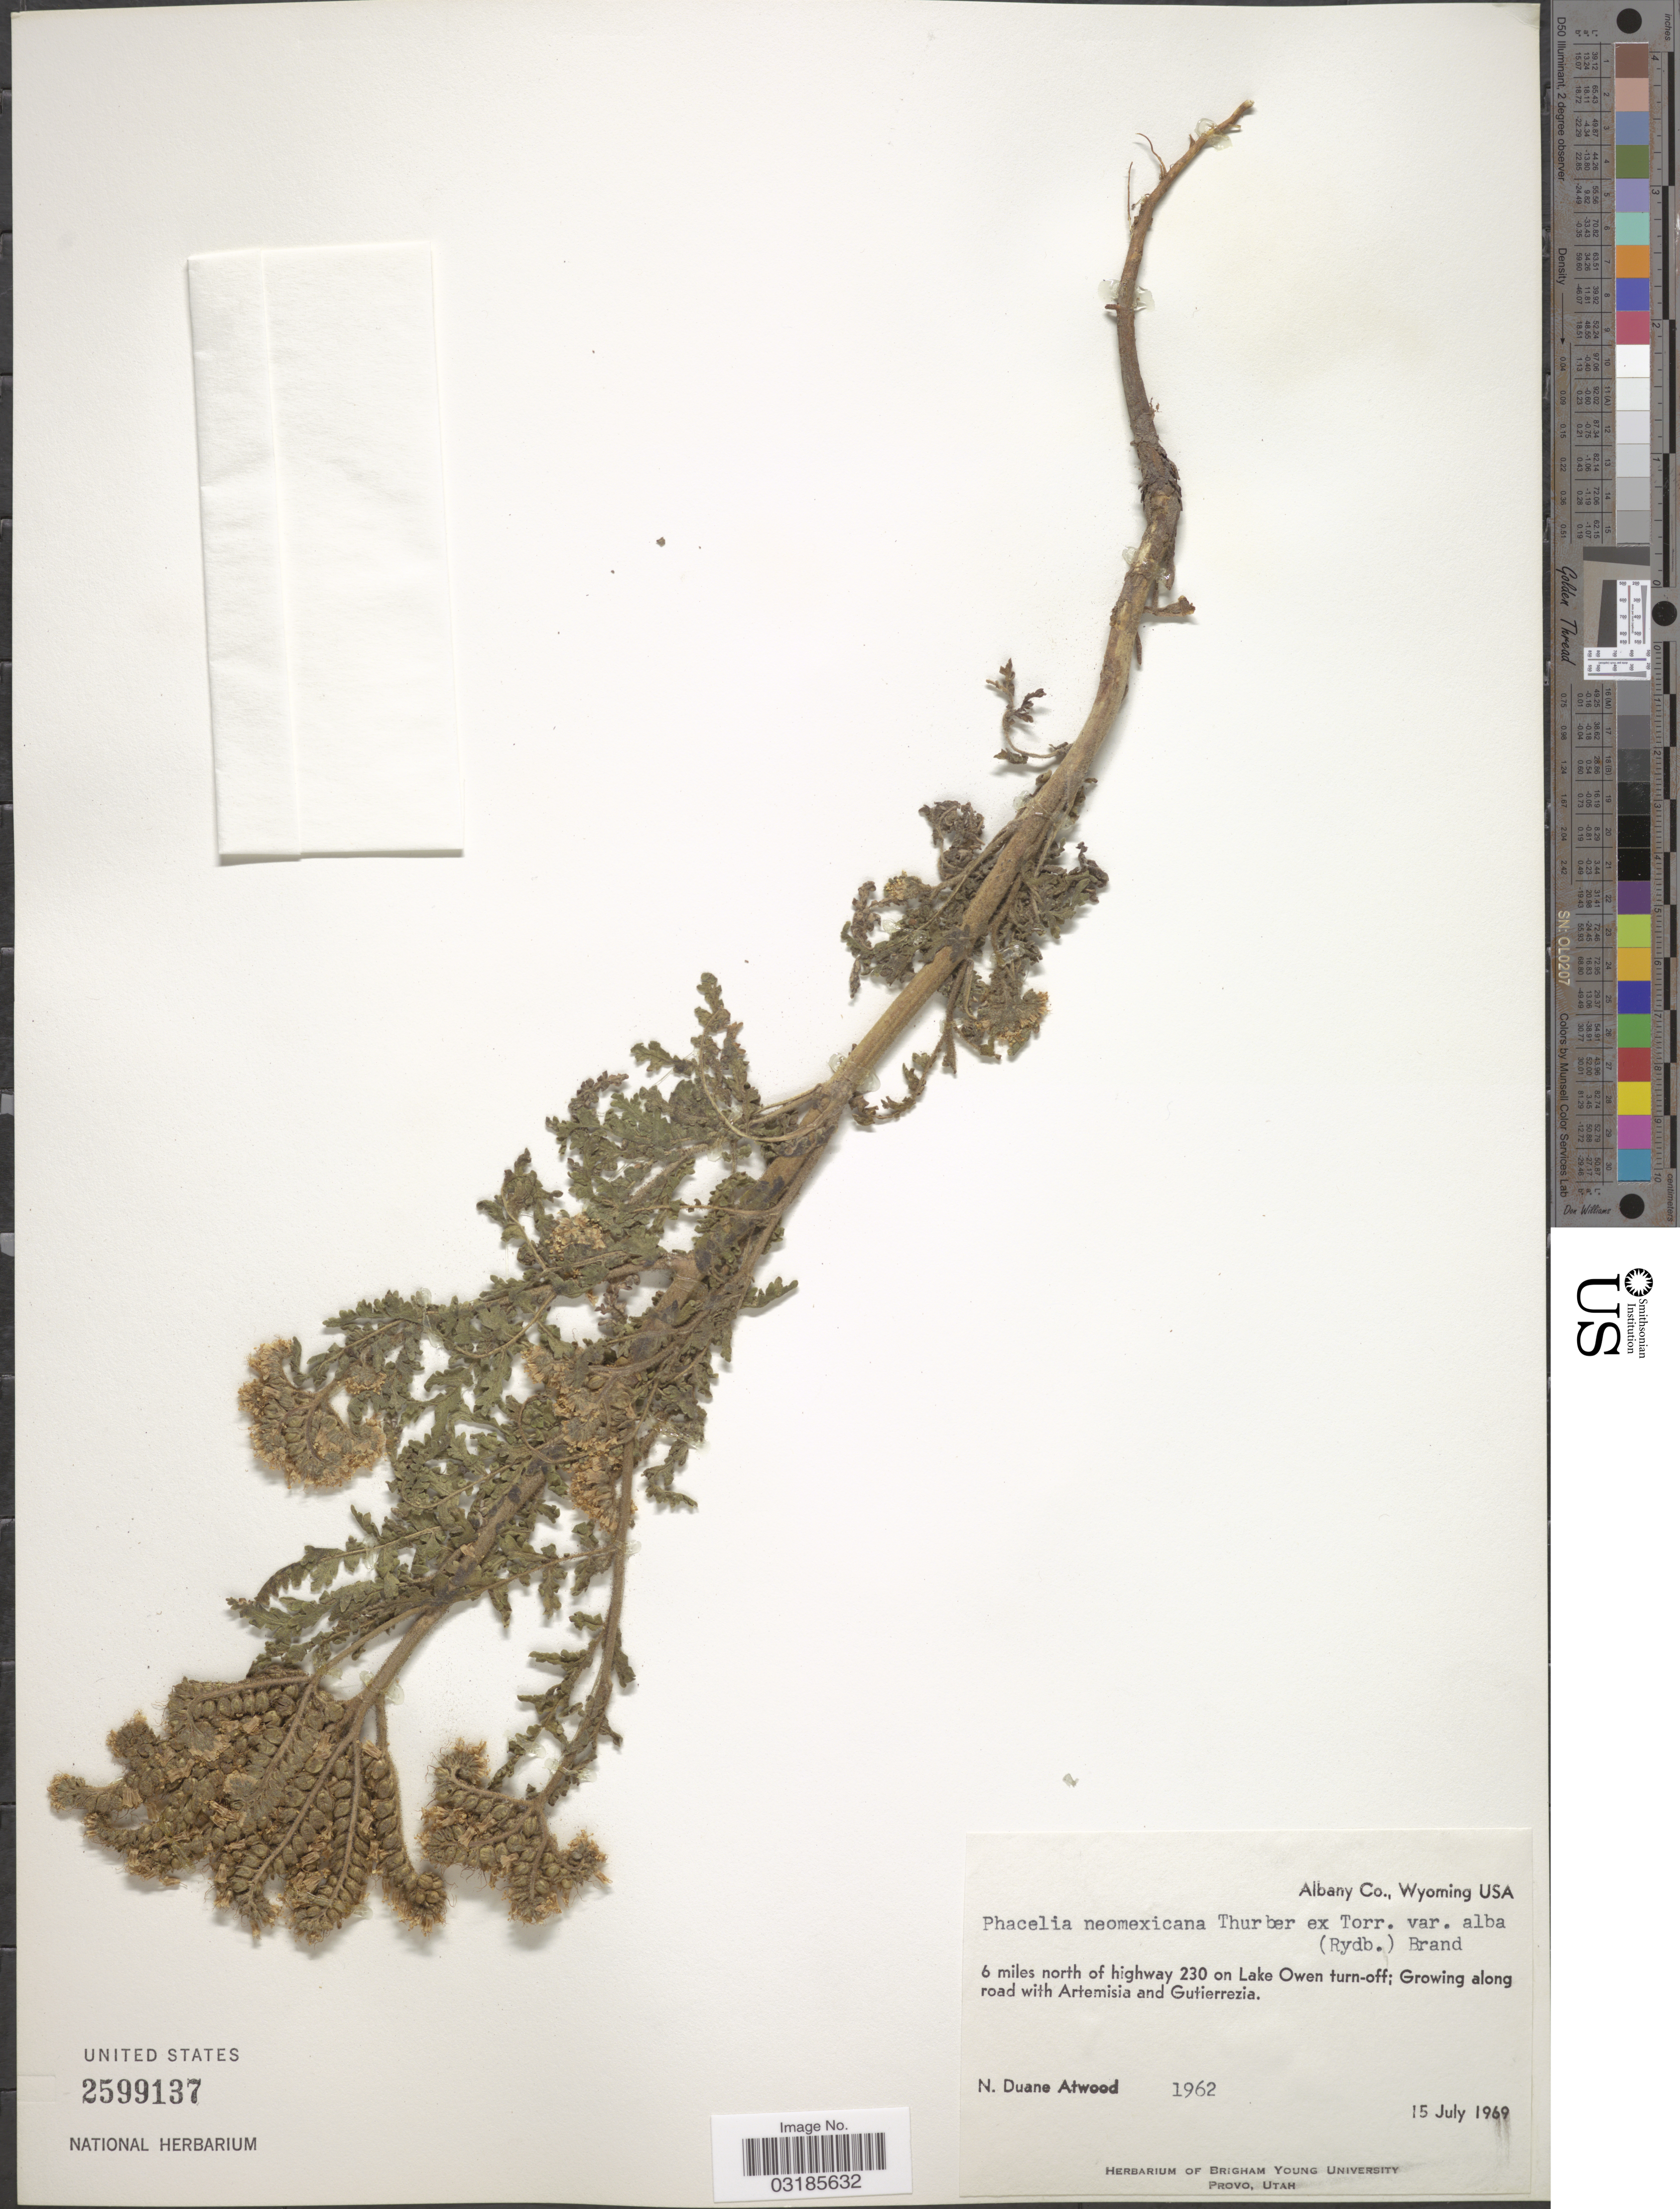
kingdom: Plantae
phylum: Tracheophyta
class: Magnoliopsida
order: Boraginales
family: Hydrophyllaceae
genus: Phacelia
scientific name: Phacelia neomexicana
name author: Thurb. ex Torr.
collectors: N. Atwood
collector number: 1962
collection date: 1969-07-15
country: United States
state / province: Wyoming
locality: Albany Co., 6 miles north of highway 230 on Lake Owen turn-off.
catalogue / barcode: US 2599137